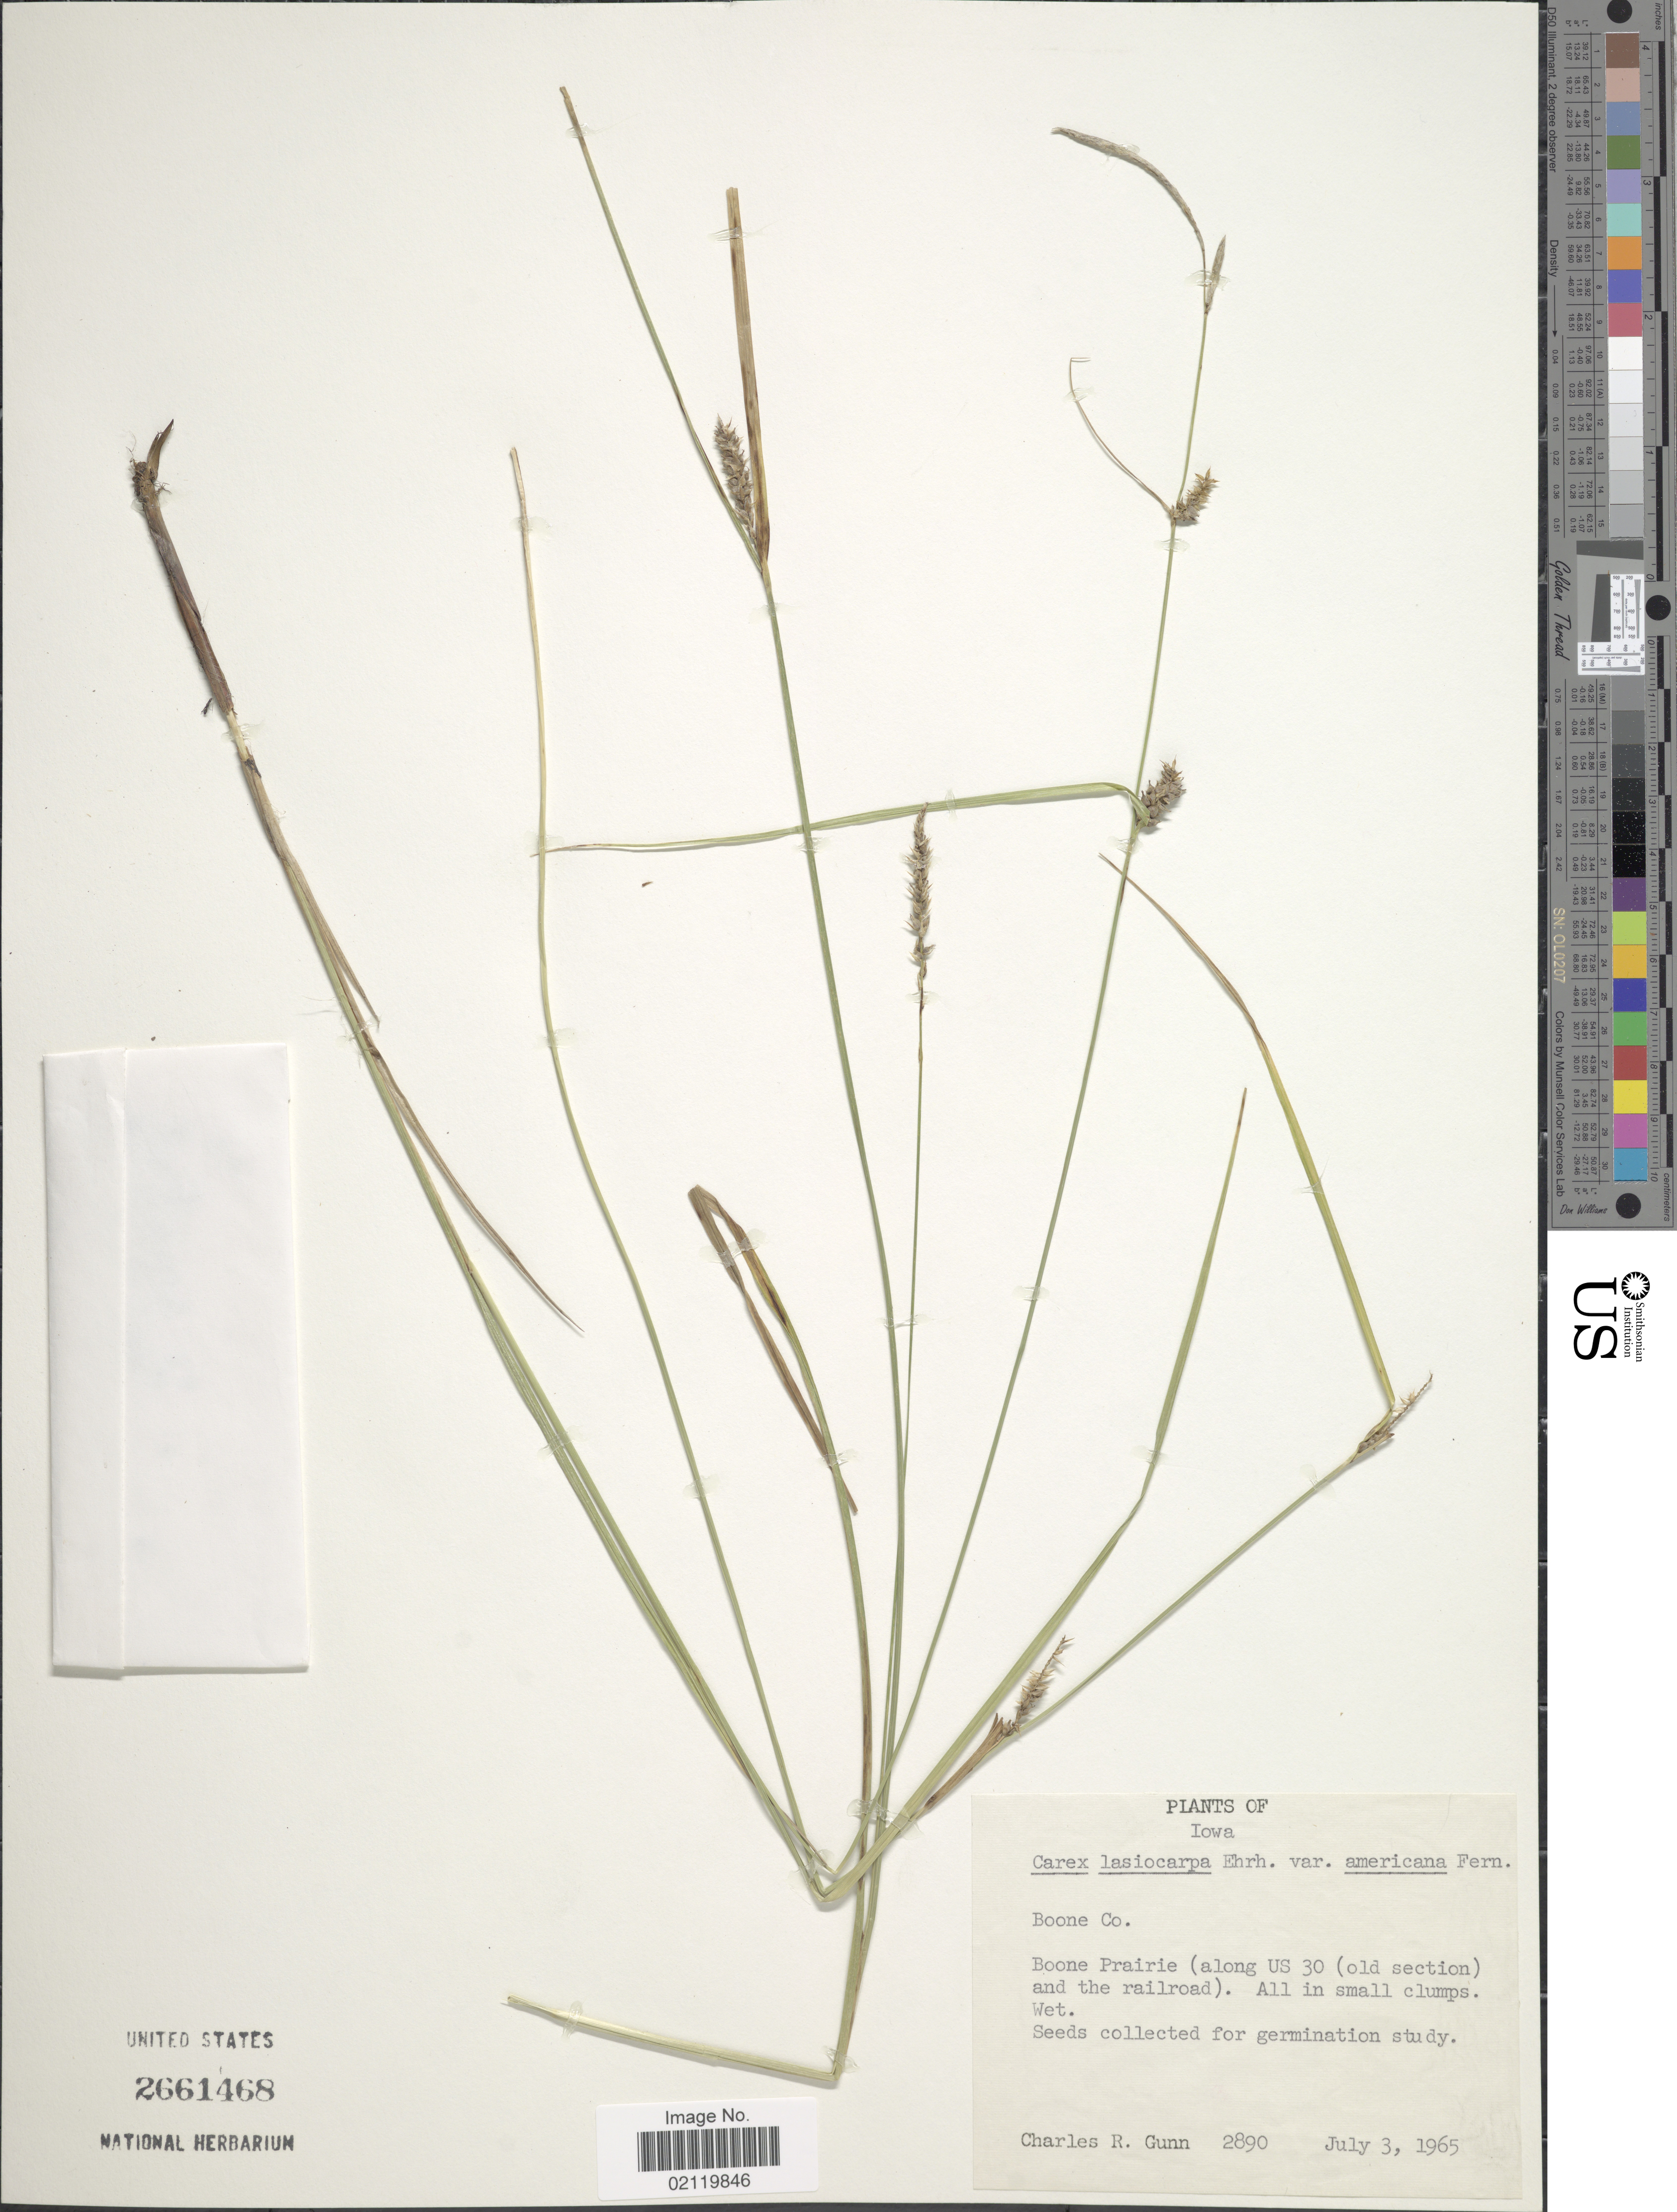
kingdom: Plantae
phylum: Tracheophyta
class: Liliopsida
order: Poales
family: Cyperaceae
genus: Carex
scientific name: Carex lasiocarpa var. americana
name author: Fernald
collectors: C. R. Gunn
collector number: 2890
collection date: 1965-07-03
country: United States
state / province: Iowa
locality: Boone Co. Boone Prairie (Along US 30 (old section) and the railroad.)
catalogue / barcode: US 2661468